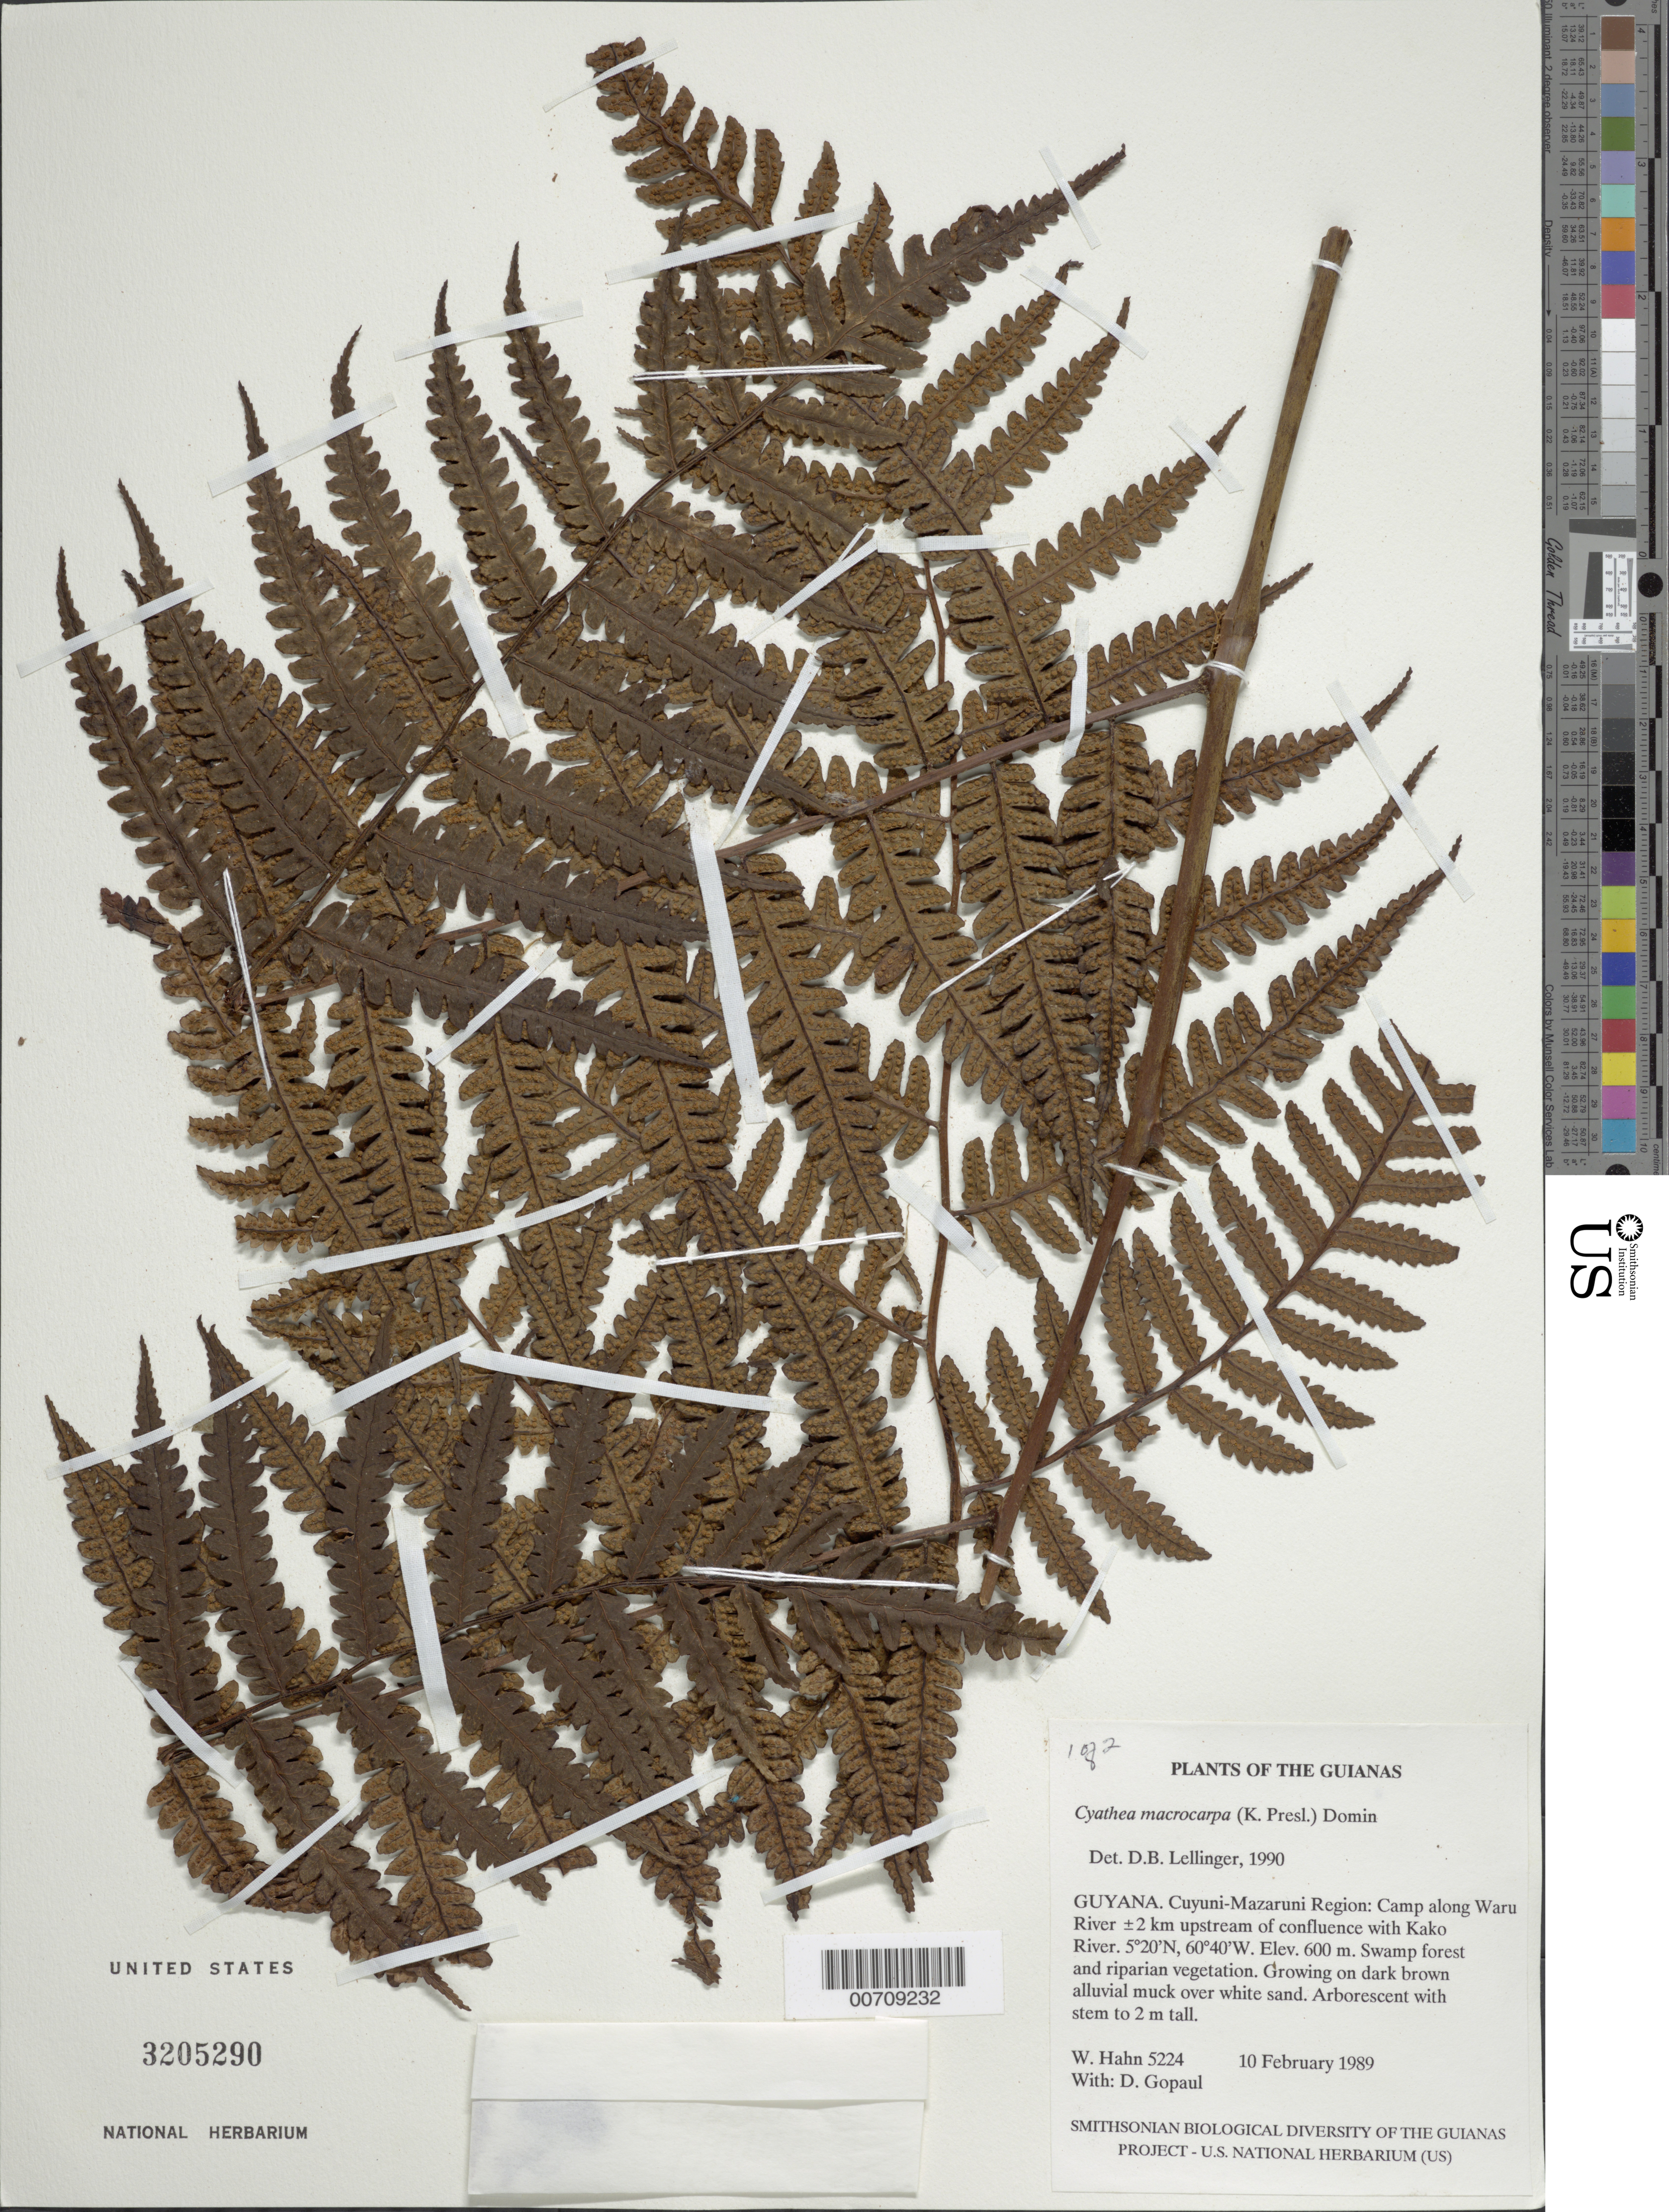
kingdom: Plantae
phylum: Tracheophyta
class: Polypodiopsida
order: Cyatheales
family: Cyatheaceae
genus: Cyathea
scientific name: Cyathea macrocarpa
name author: (C. Presl) Domin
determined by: Lellinger, David B., (BOT), Smithsonian Institution - National Museum of Natural History (UNITED STATES)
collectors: W. Hahn & D. Gopaul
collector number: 5224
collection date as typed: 10 February 1989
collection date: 1989-02-10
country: Guyana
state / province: Cuyuni-Mazaruni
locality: Camp along Waruma River ±2 km upstream of confluence with Kako River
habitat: Swamp forest and Riparian vegetation Growing on dark brown alluvial muck over white sand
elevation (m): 600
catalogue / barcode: US 3205290